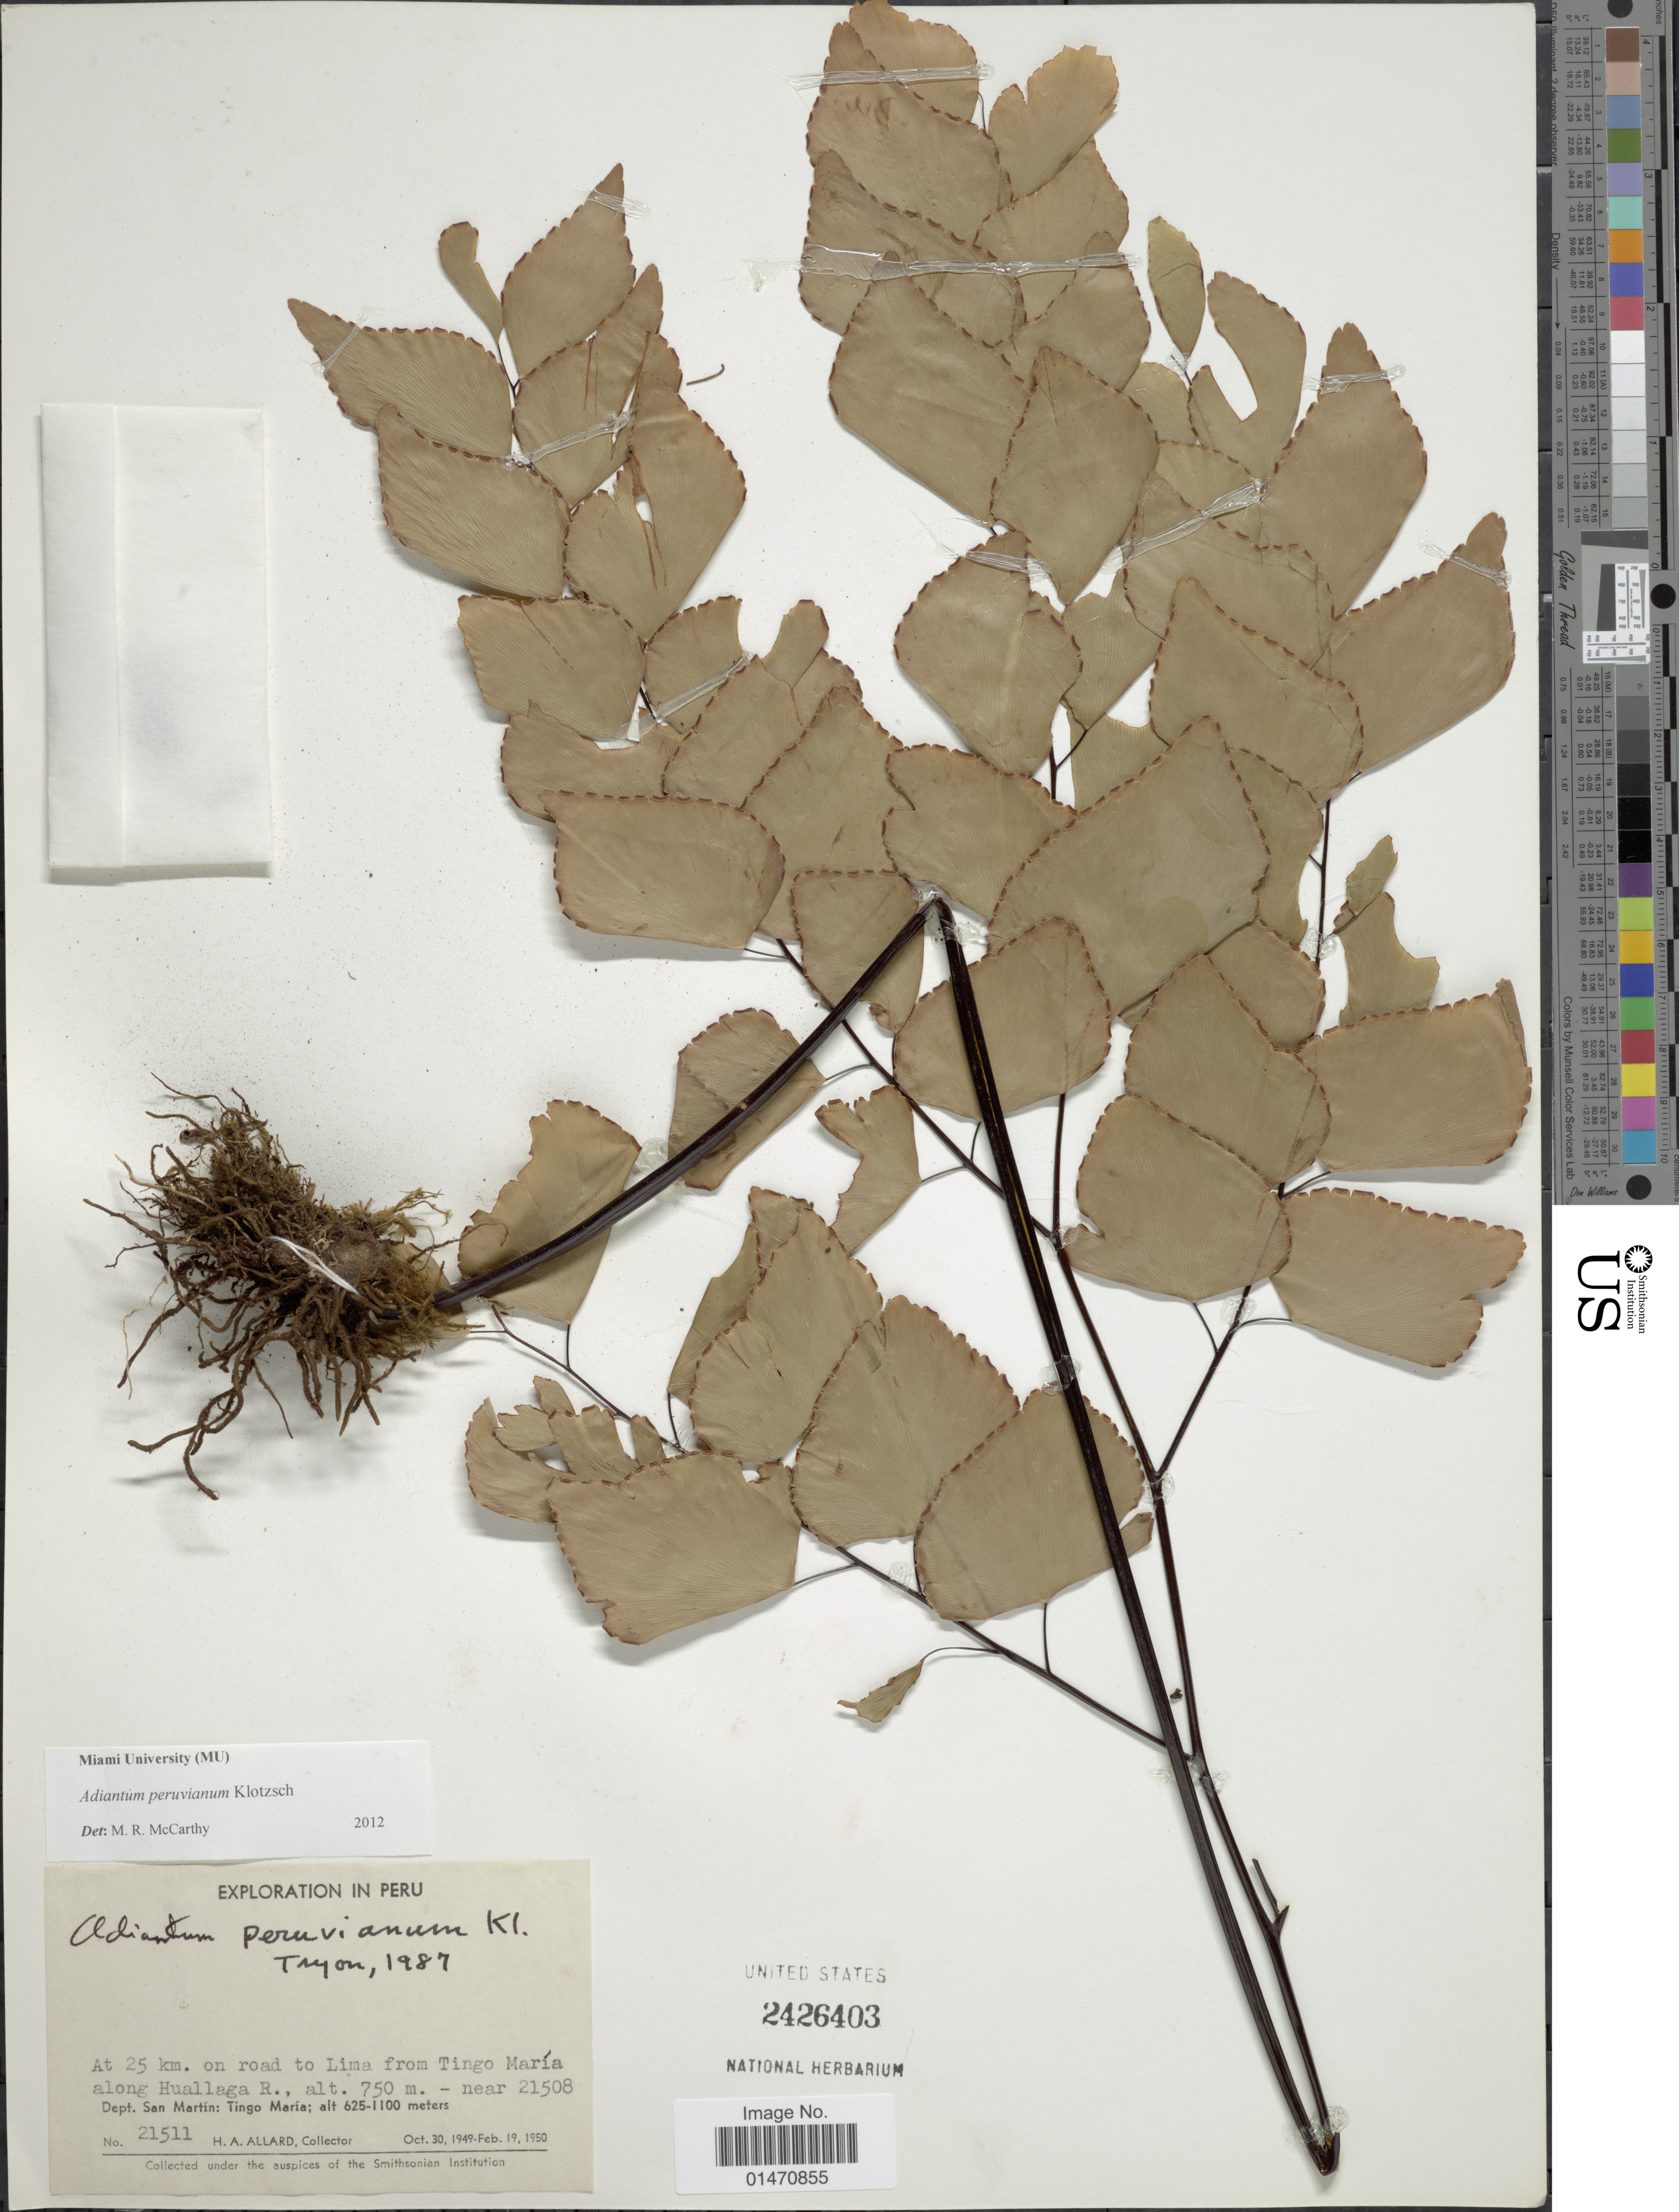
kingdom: Plantae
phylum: Tracheophyta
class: Polypodiopsida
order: Polypodiales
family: Pteridaceae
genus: Adiantum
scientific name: Adiantum peruvianum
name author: Klotzsch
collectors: H. A. Allard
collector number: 21511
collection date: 1949-10-30/1950-02-19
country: Peru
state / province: San Martín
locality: At 25km on road to Lima from Tingo Maria along Huallaga R., near 21508, Dept. San Martin: Tingo Maria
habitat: on road along river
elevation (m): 750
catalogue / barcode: US 2426403